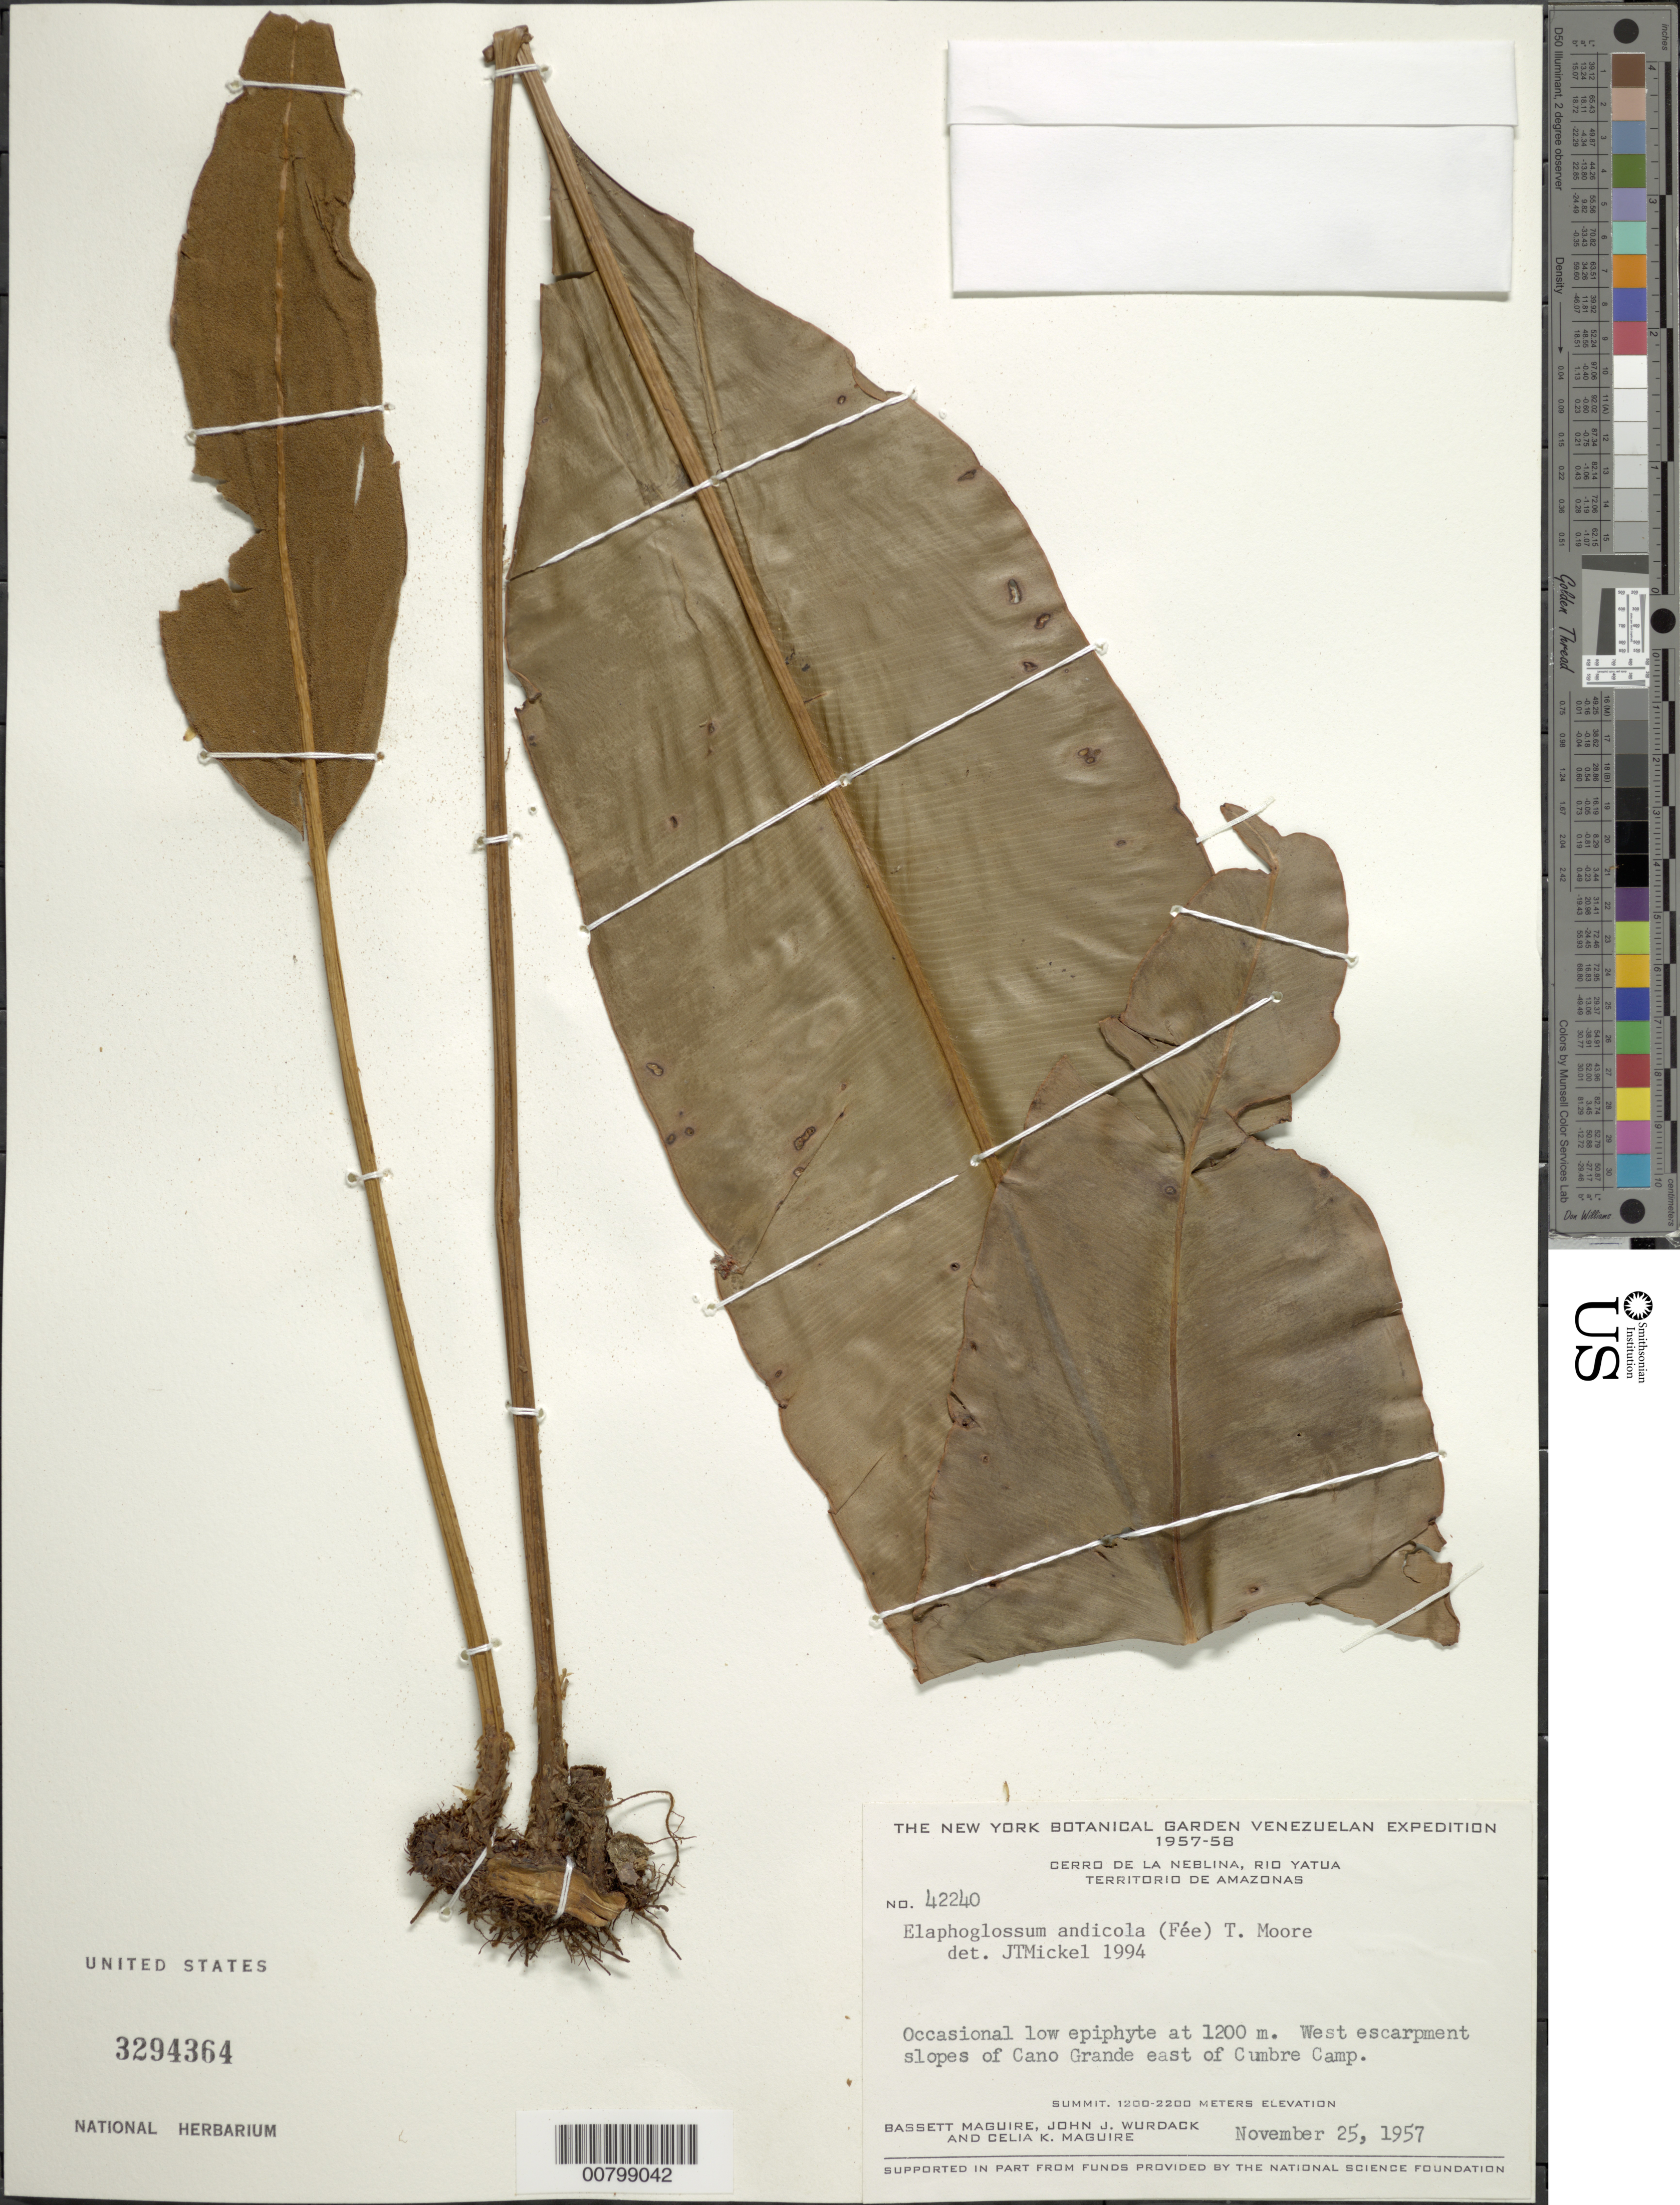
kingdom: Plantae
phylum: Tracheophyta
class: Polypodiopsida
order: Polypodiales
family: Dryopteridaceae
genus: Elaphoglossum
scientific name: Elaphoglossum andicola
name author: (Fée) T. Moore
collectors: B. Maguire, J. J. Wurdack & C. K. Maguire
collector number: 42240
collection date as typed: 25-Nov-57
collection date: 1957-11-25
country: Venezuela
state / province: Amazonas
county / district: Río Negro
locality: Cerro de la Neblina, Río Yatua, along Cañon Grande, E of Cumbre Camp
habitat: West escarpment slopes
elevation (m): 1200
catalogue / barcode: US 3294364